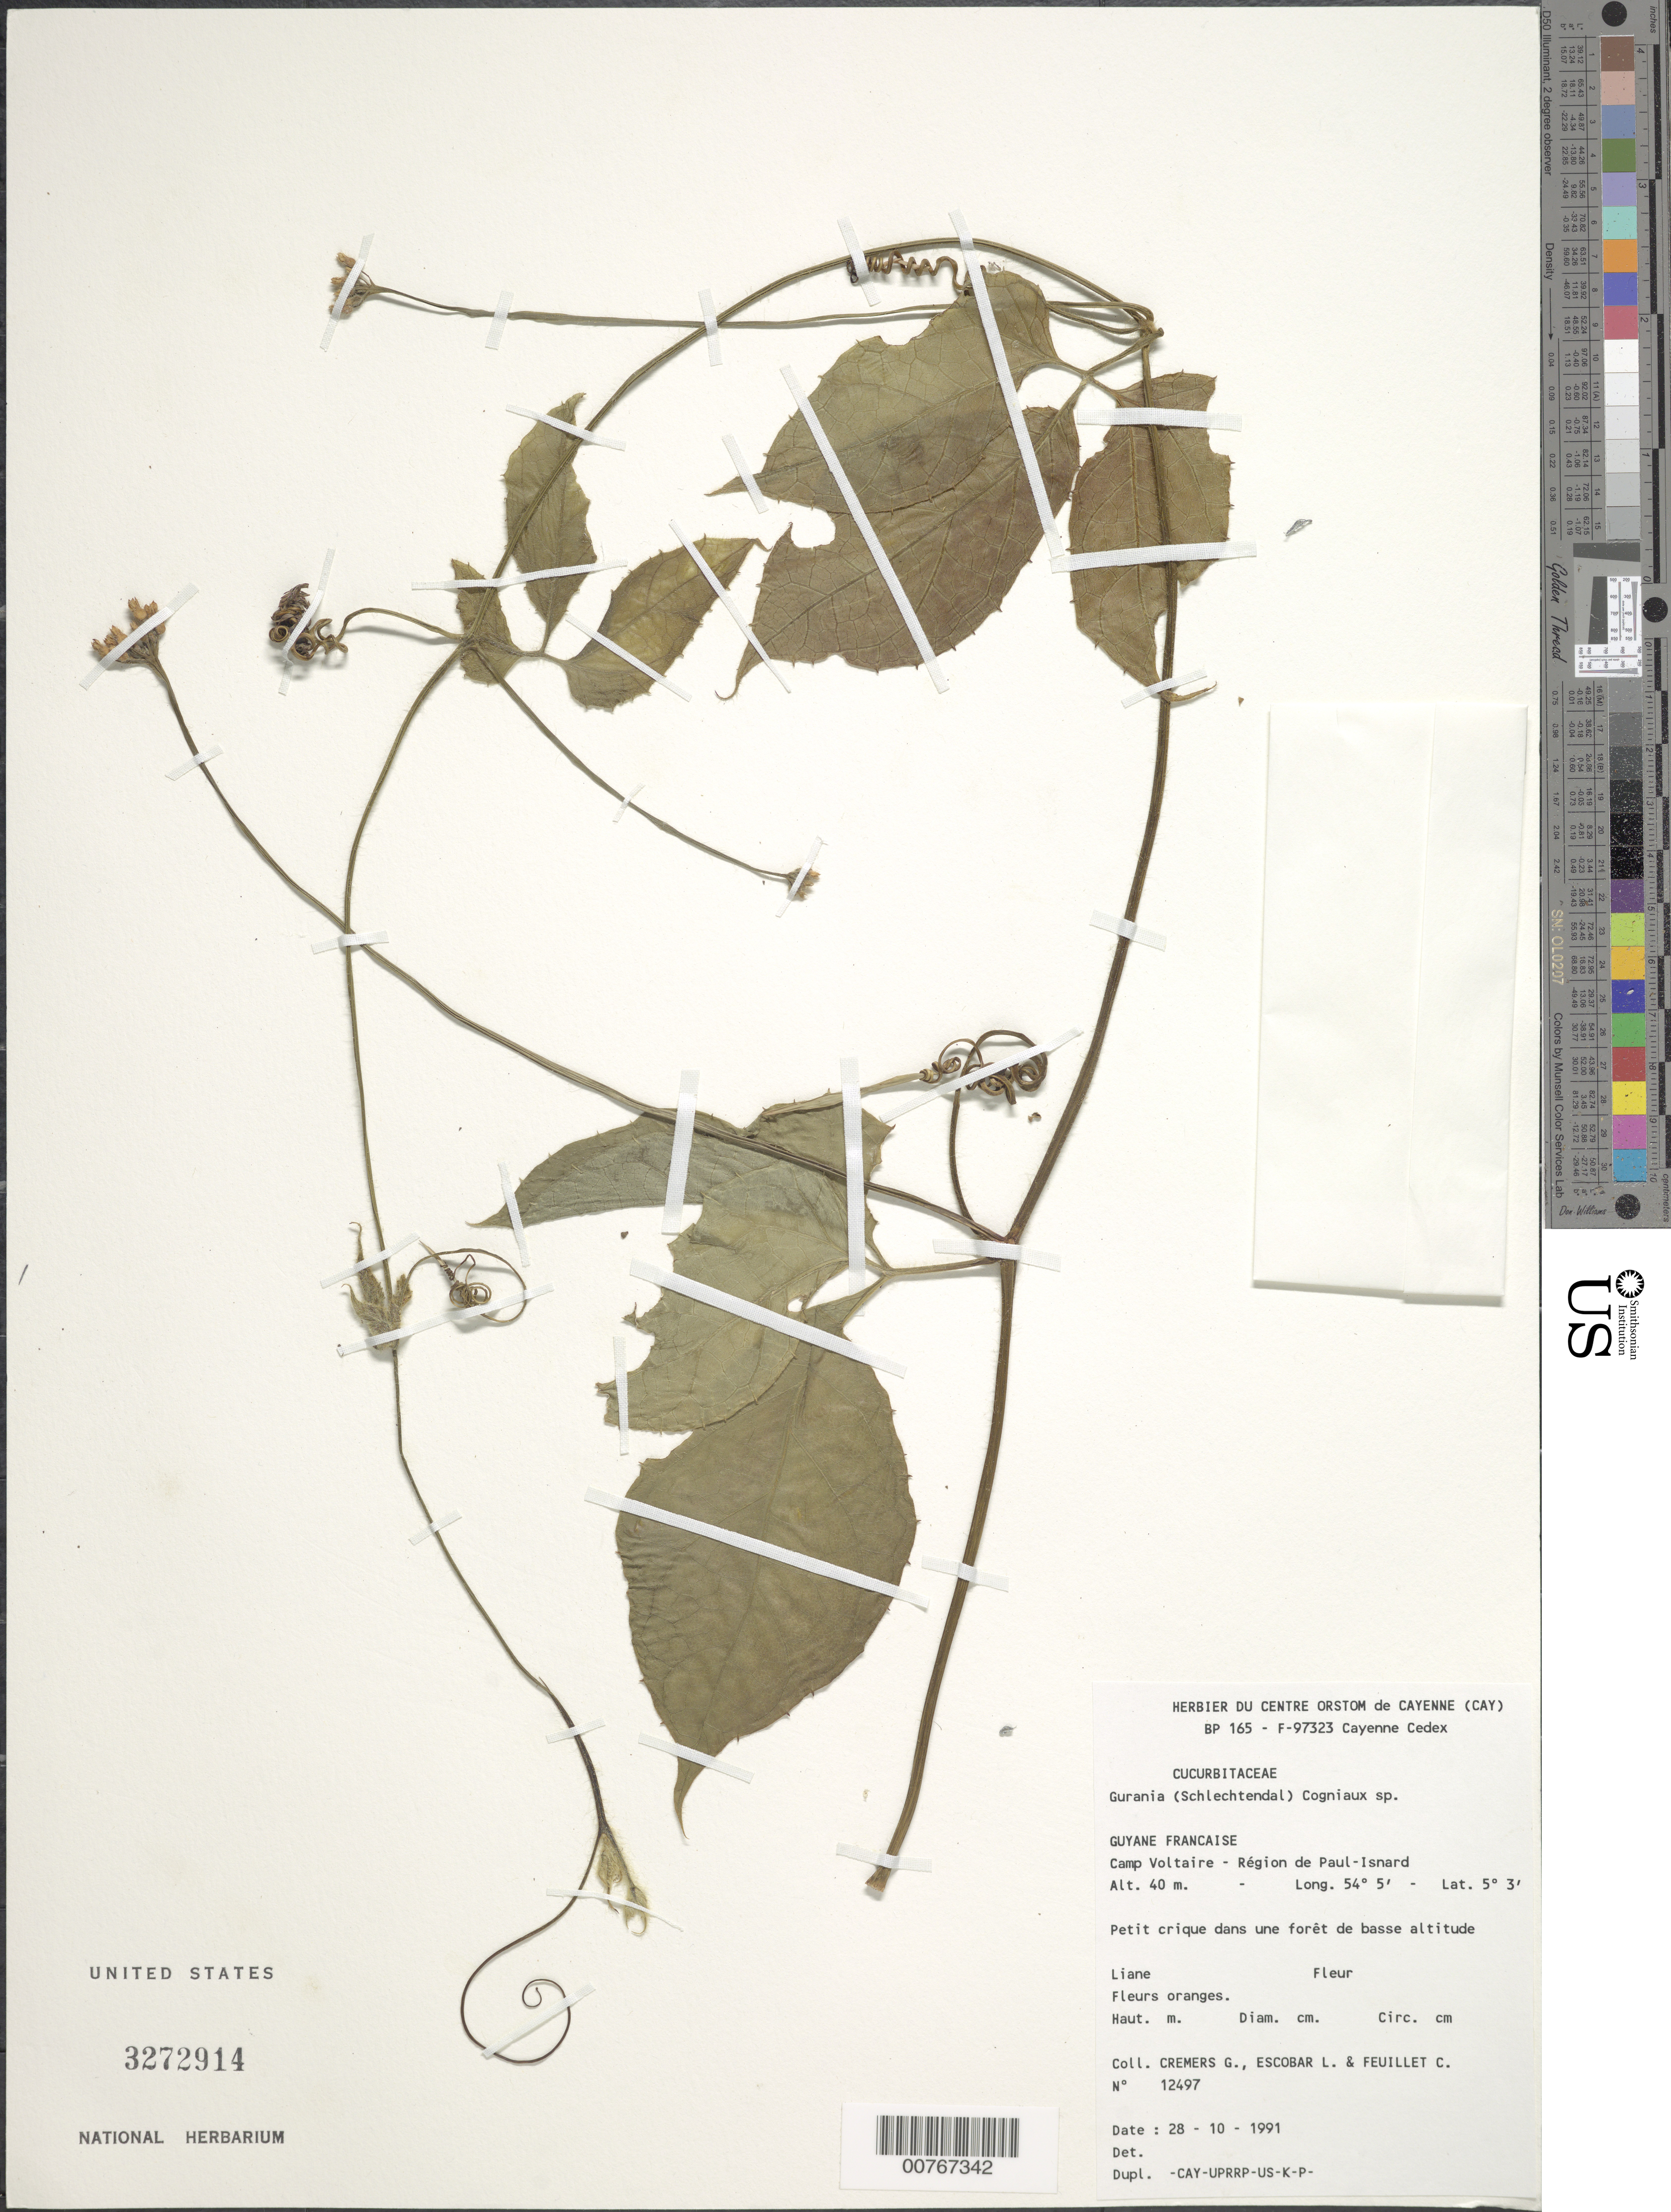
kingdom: Plantae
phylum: Tracheophyta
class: Magnoliopsida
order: Cucurbitales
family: Cucurbitaceae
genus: Gurania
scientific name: Gurania sp.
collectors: G. Cremers, L. Escobar & C. Feuillet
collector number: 12497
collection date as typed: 28-Oct-91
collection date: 1991-10-28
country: French Guiana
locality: Camp Voltaire, région de Paul-Isnard, Piste d'Apatou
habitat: Petit crique dans une forêt de basse altitude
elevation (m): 40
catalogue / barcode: US 3272914